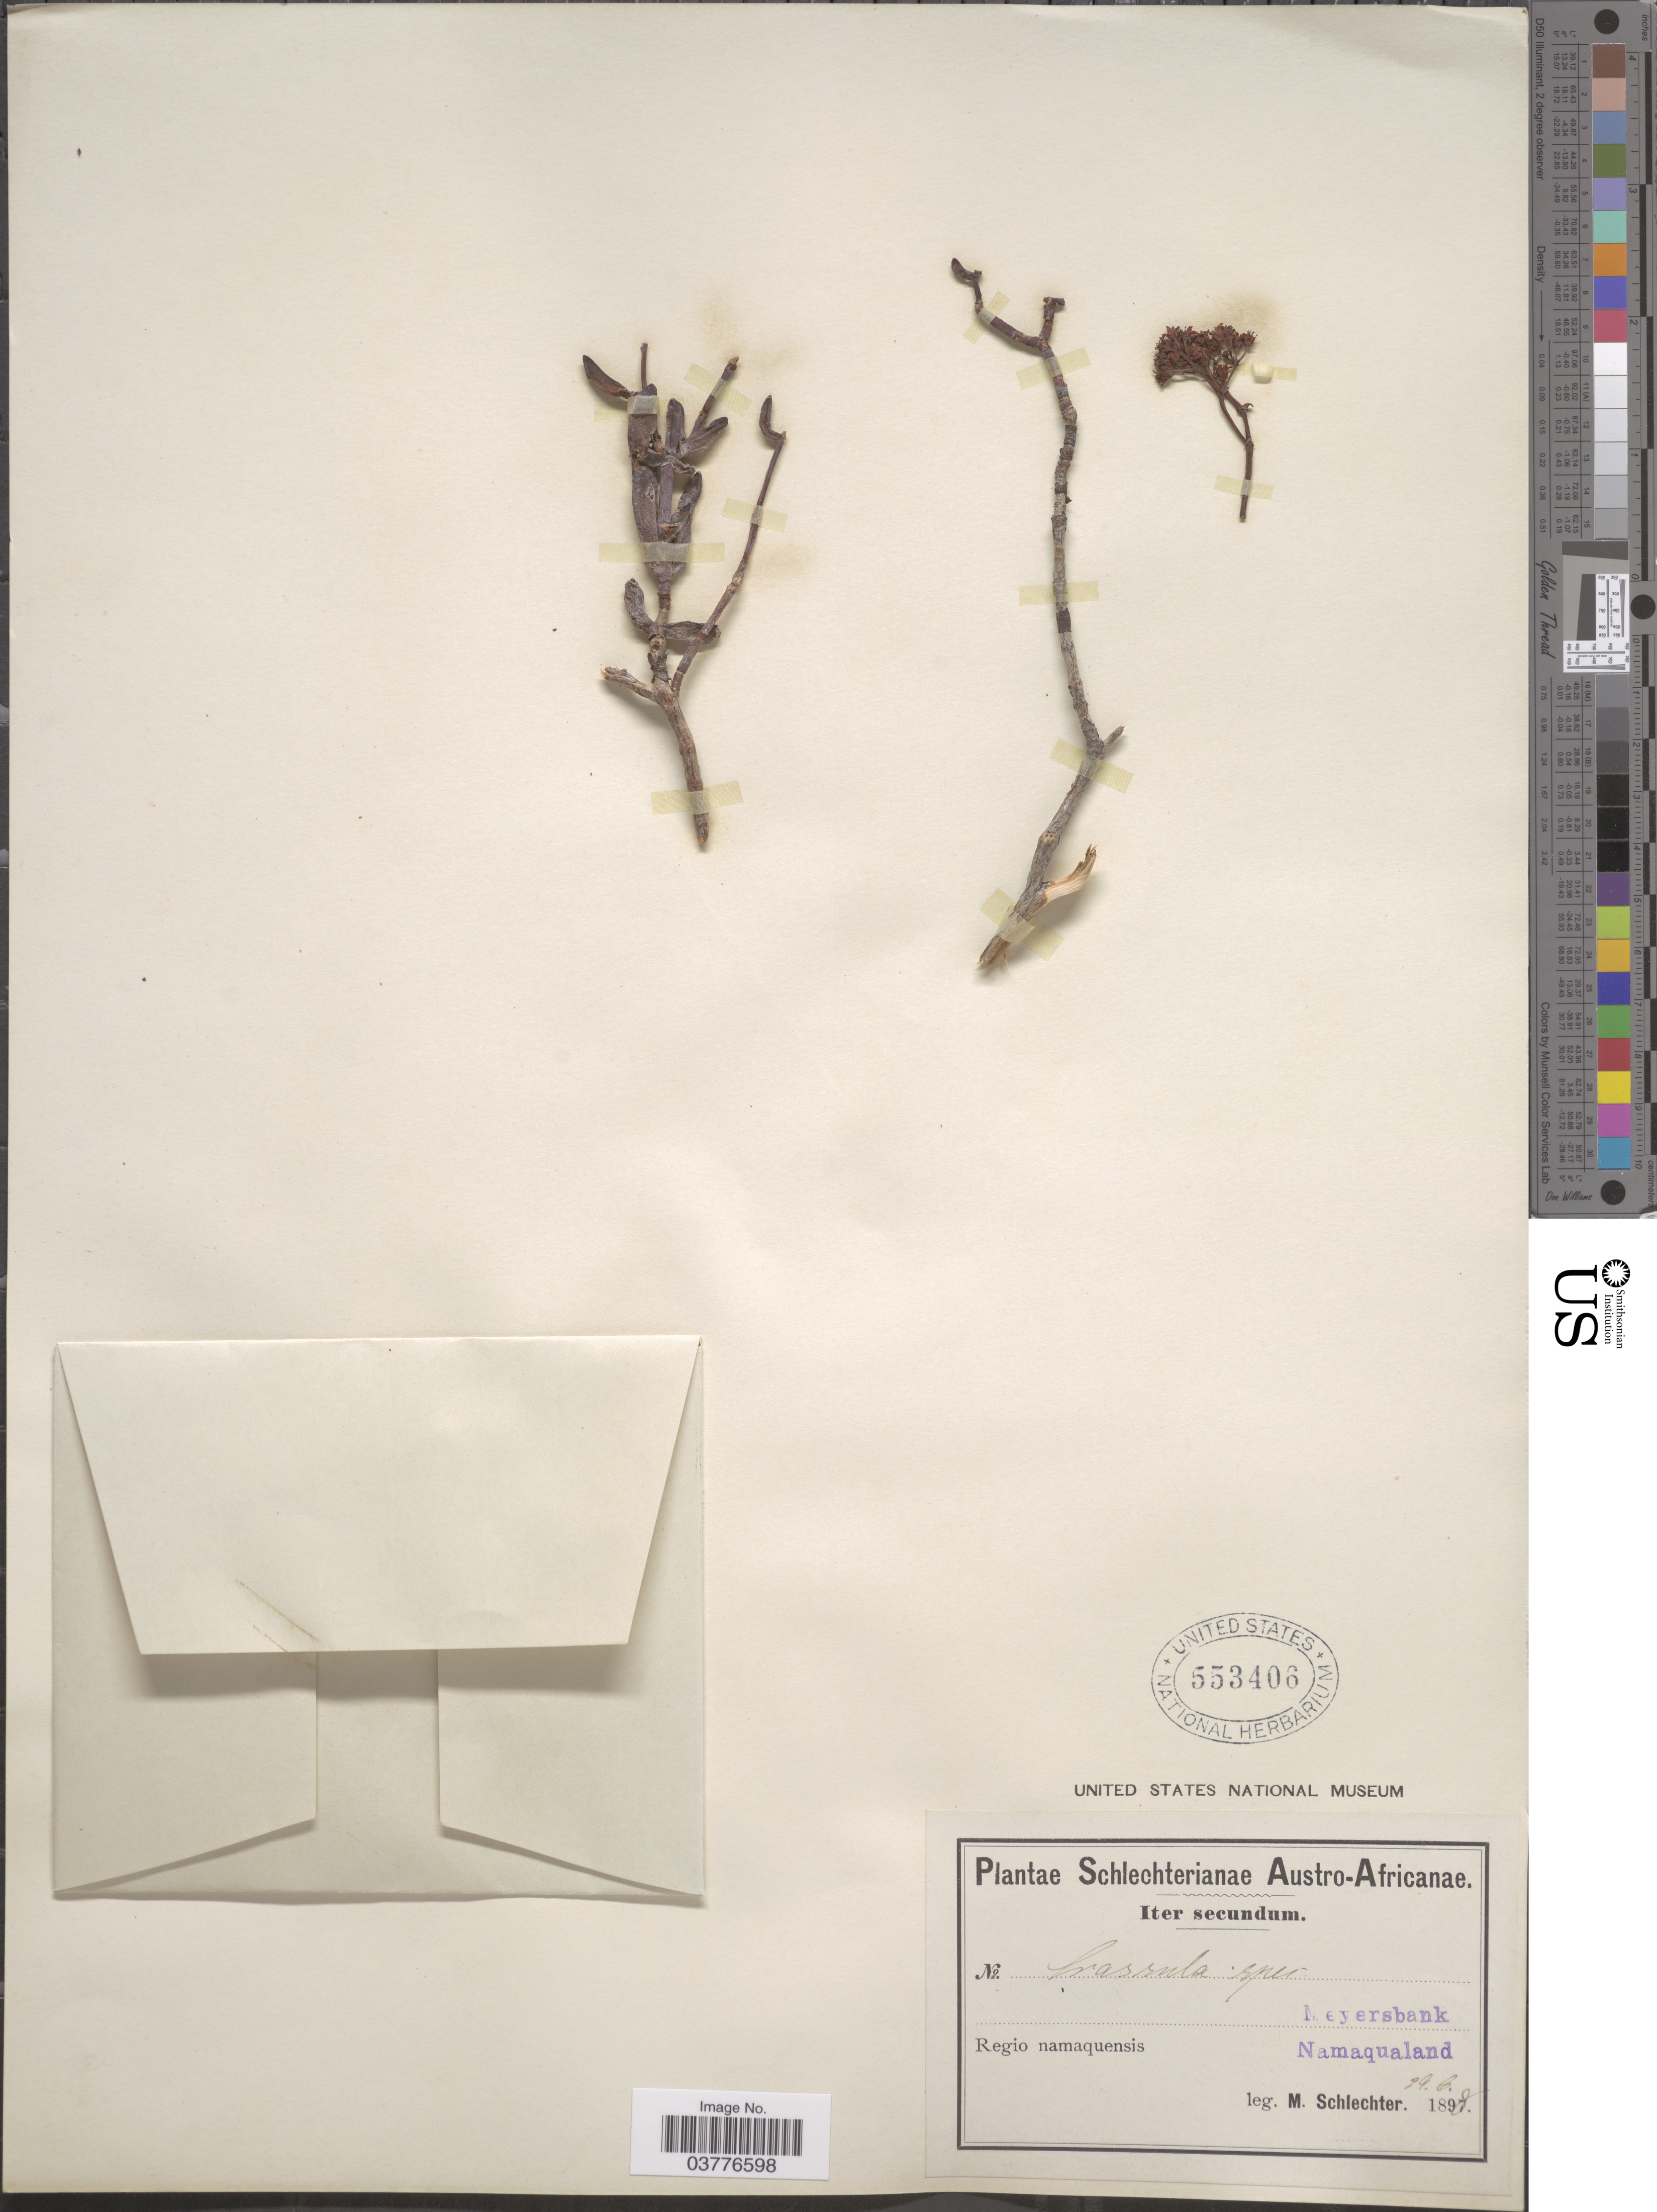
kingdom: Plantae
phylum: Tracheophyta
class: Magnoliopsida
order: Saxifragales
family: Crassulaceae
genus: Crassula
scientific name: Crassula sp.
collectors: M. Schlechter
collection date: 1898-06-29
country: South Africa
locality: Austro-Africanae. Regio namaquensis. Meyersbank. Namaqualand.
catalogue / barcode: US 553406